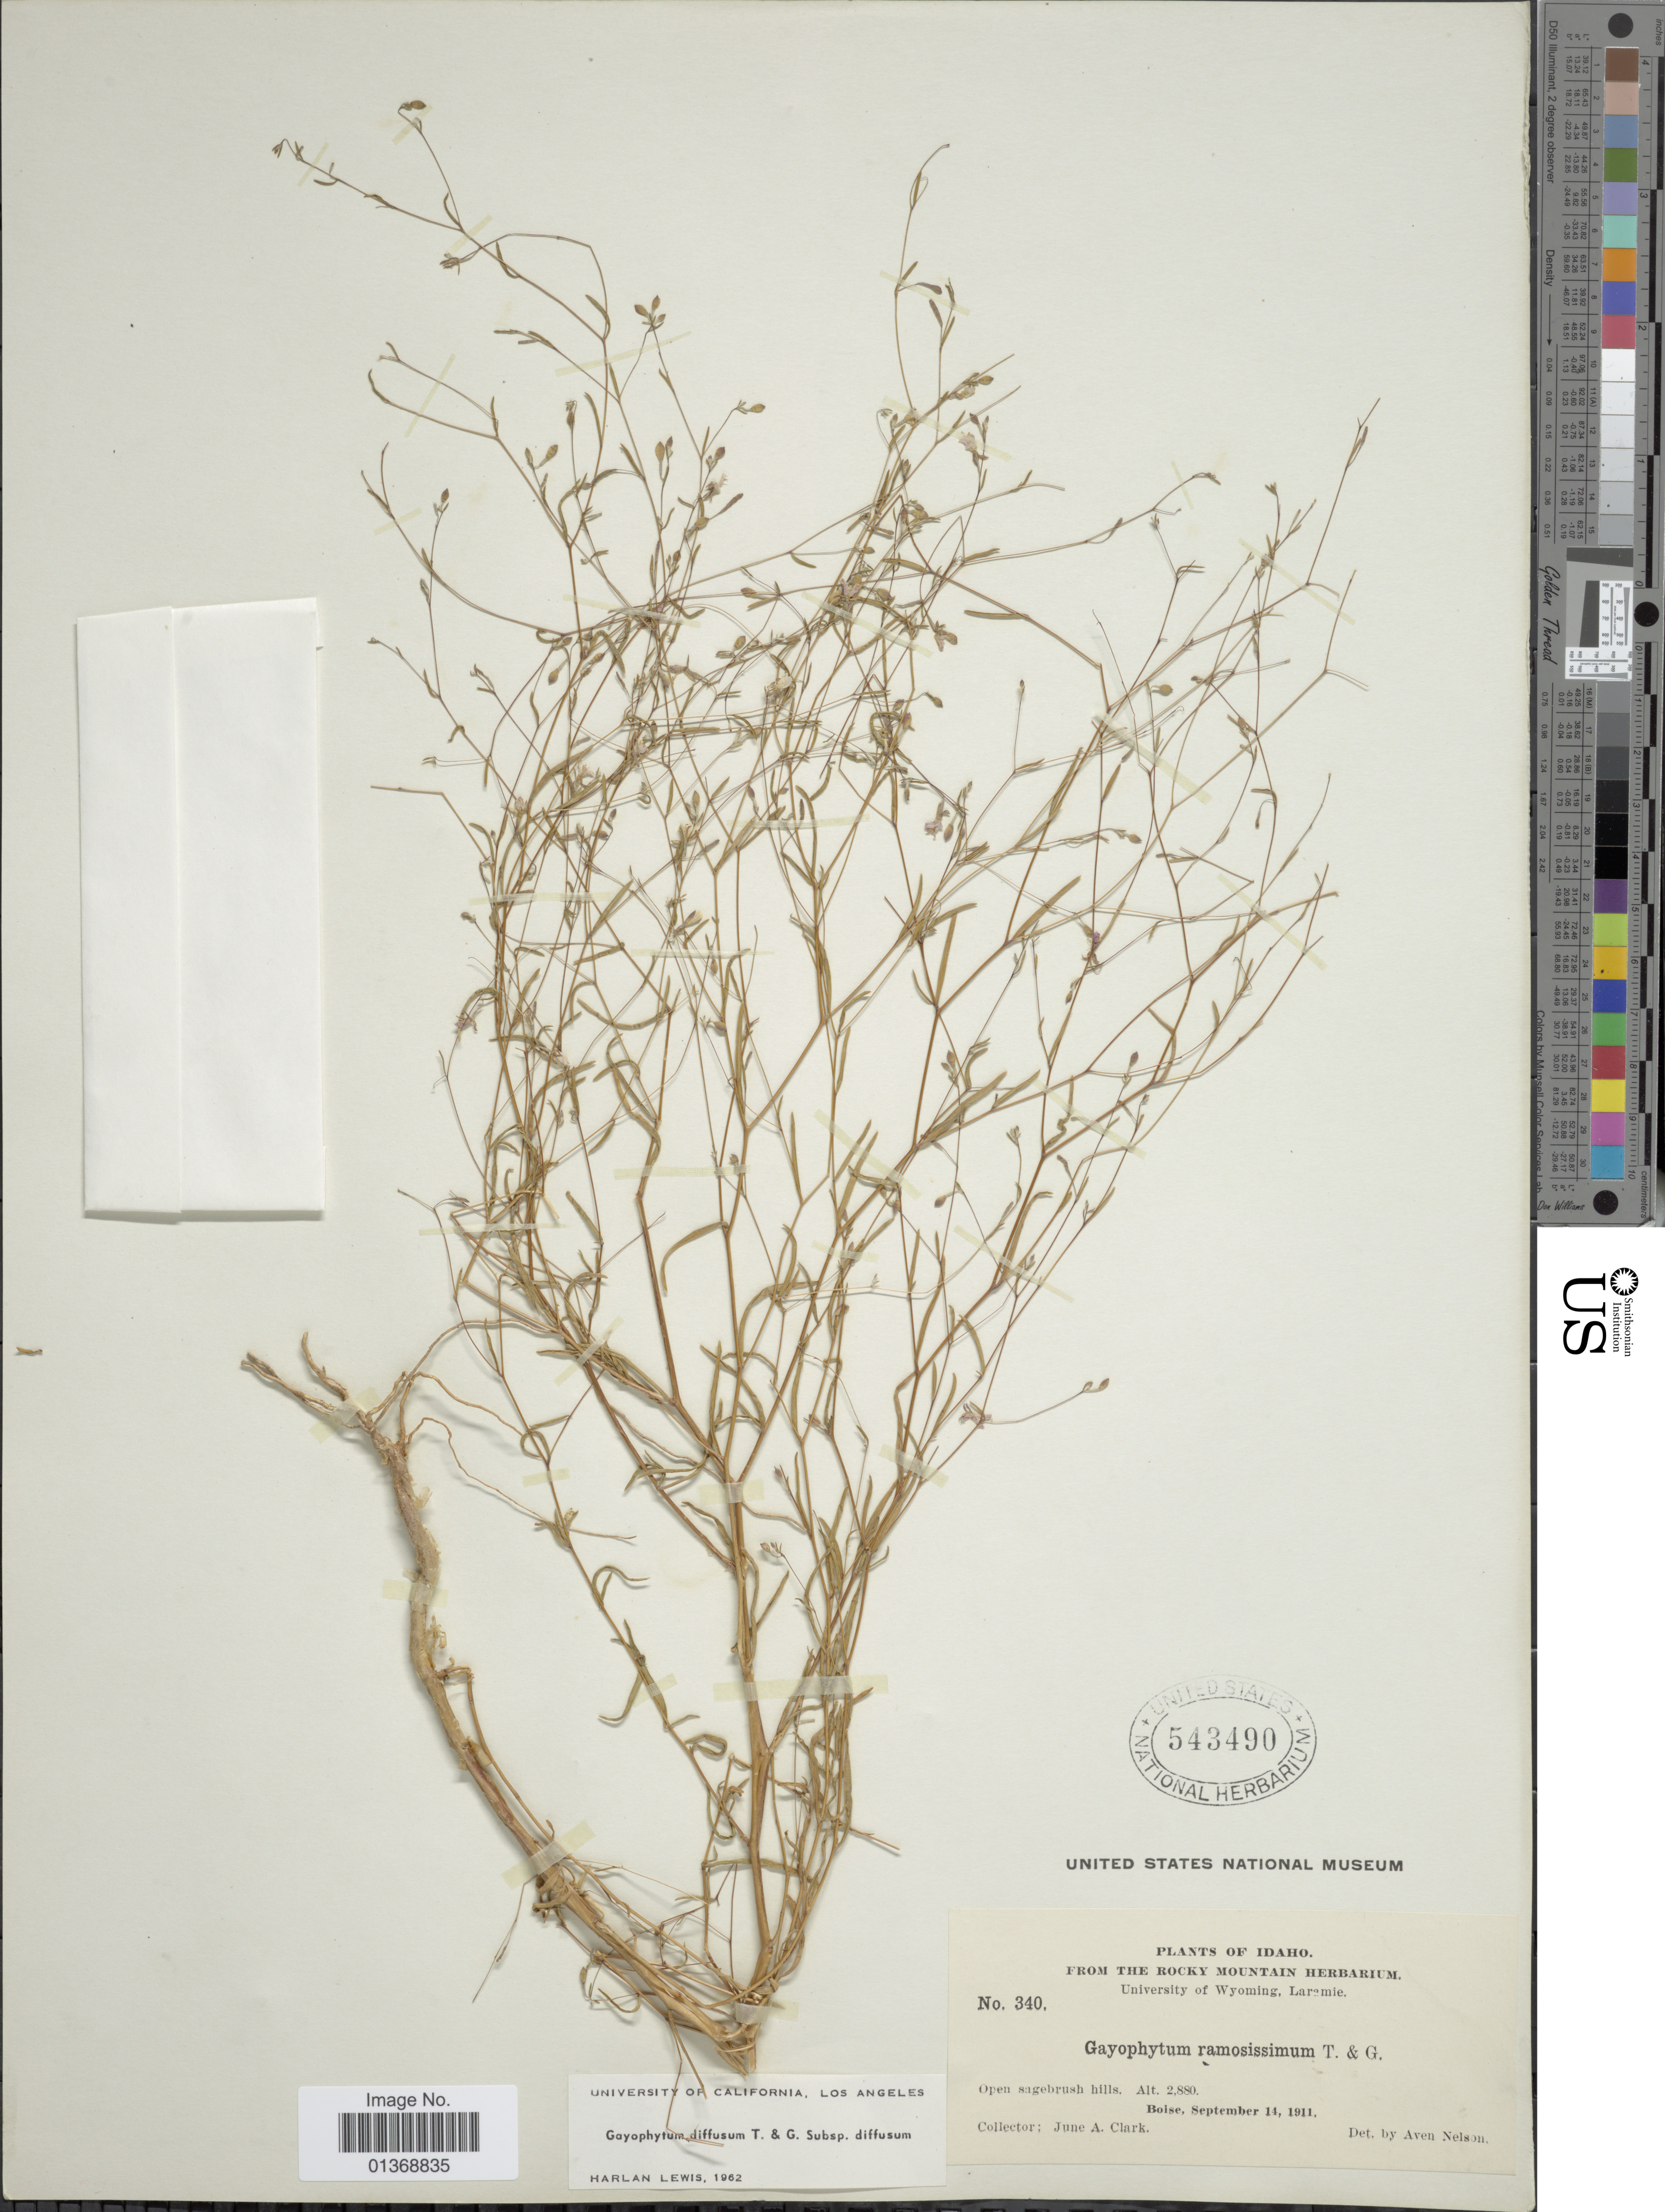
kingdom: Plantae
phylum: Tracheophyta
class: Magnoliopsida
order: Myrtales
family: Onagraceae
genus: Gayophytum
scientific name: Gayophytum diffusum subsp. diffusum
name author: Torr. & A. Gray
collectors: J. A. Clark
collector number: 340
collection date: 1911-09-14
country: United States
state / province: Idaho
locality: Boise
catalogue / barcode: US 543490